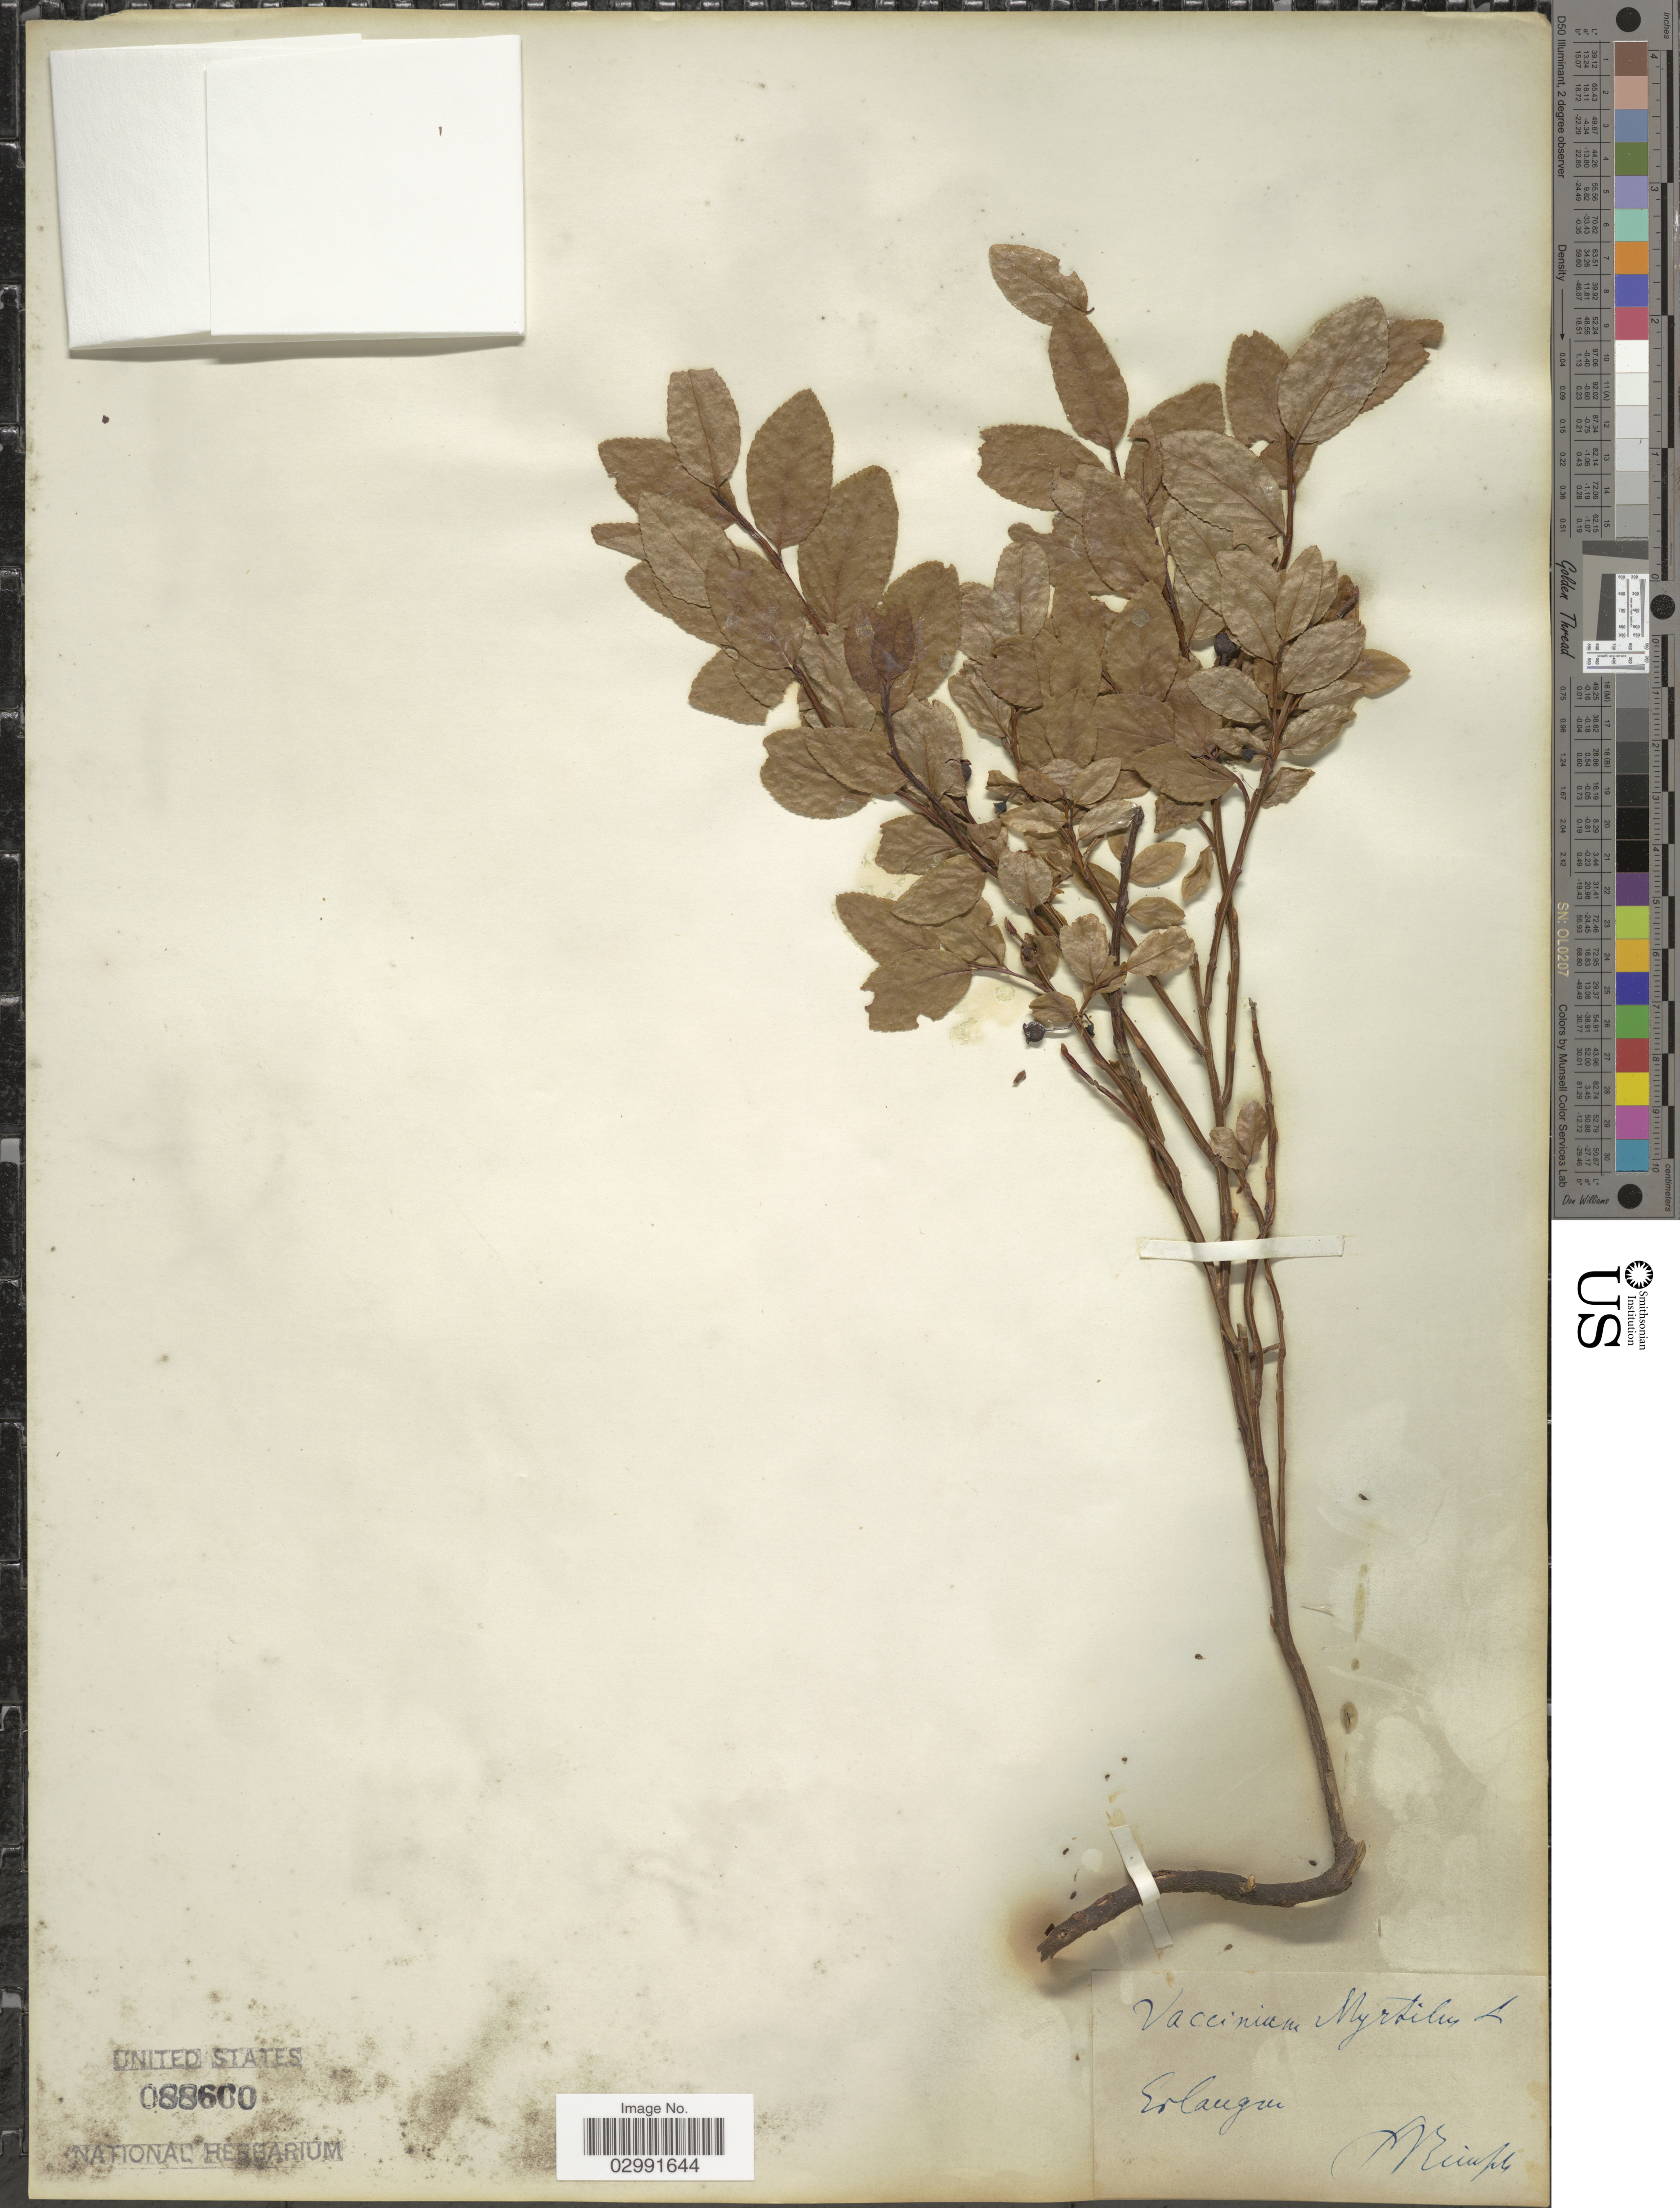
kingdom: Plantae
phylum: Tracheophyta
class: Magnoliopsida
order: Ericales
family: Ericaceae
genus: Vaccinium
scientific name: Vaccinium myrtillus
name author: L.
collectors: P. Reinsch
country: Germany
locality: Erlangen.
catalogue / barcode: US 88660